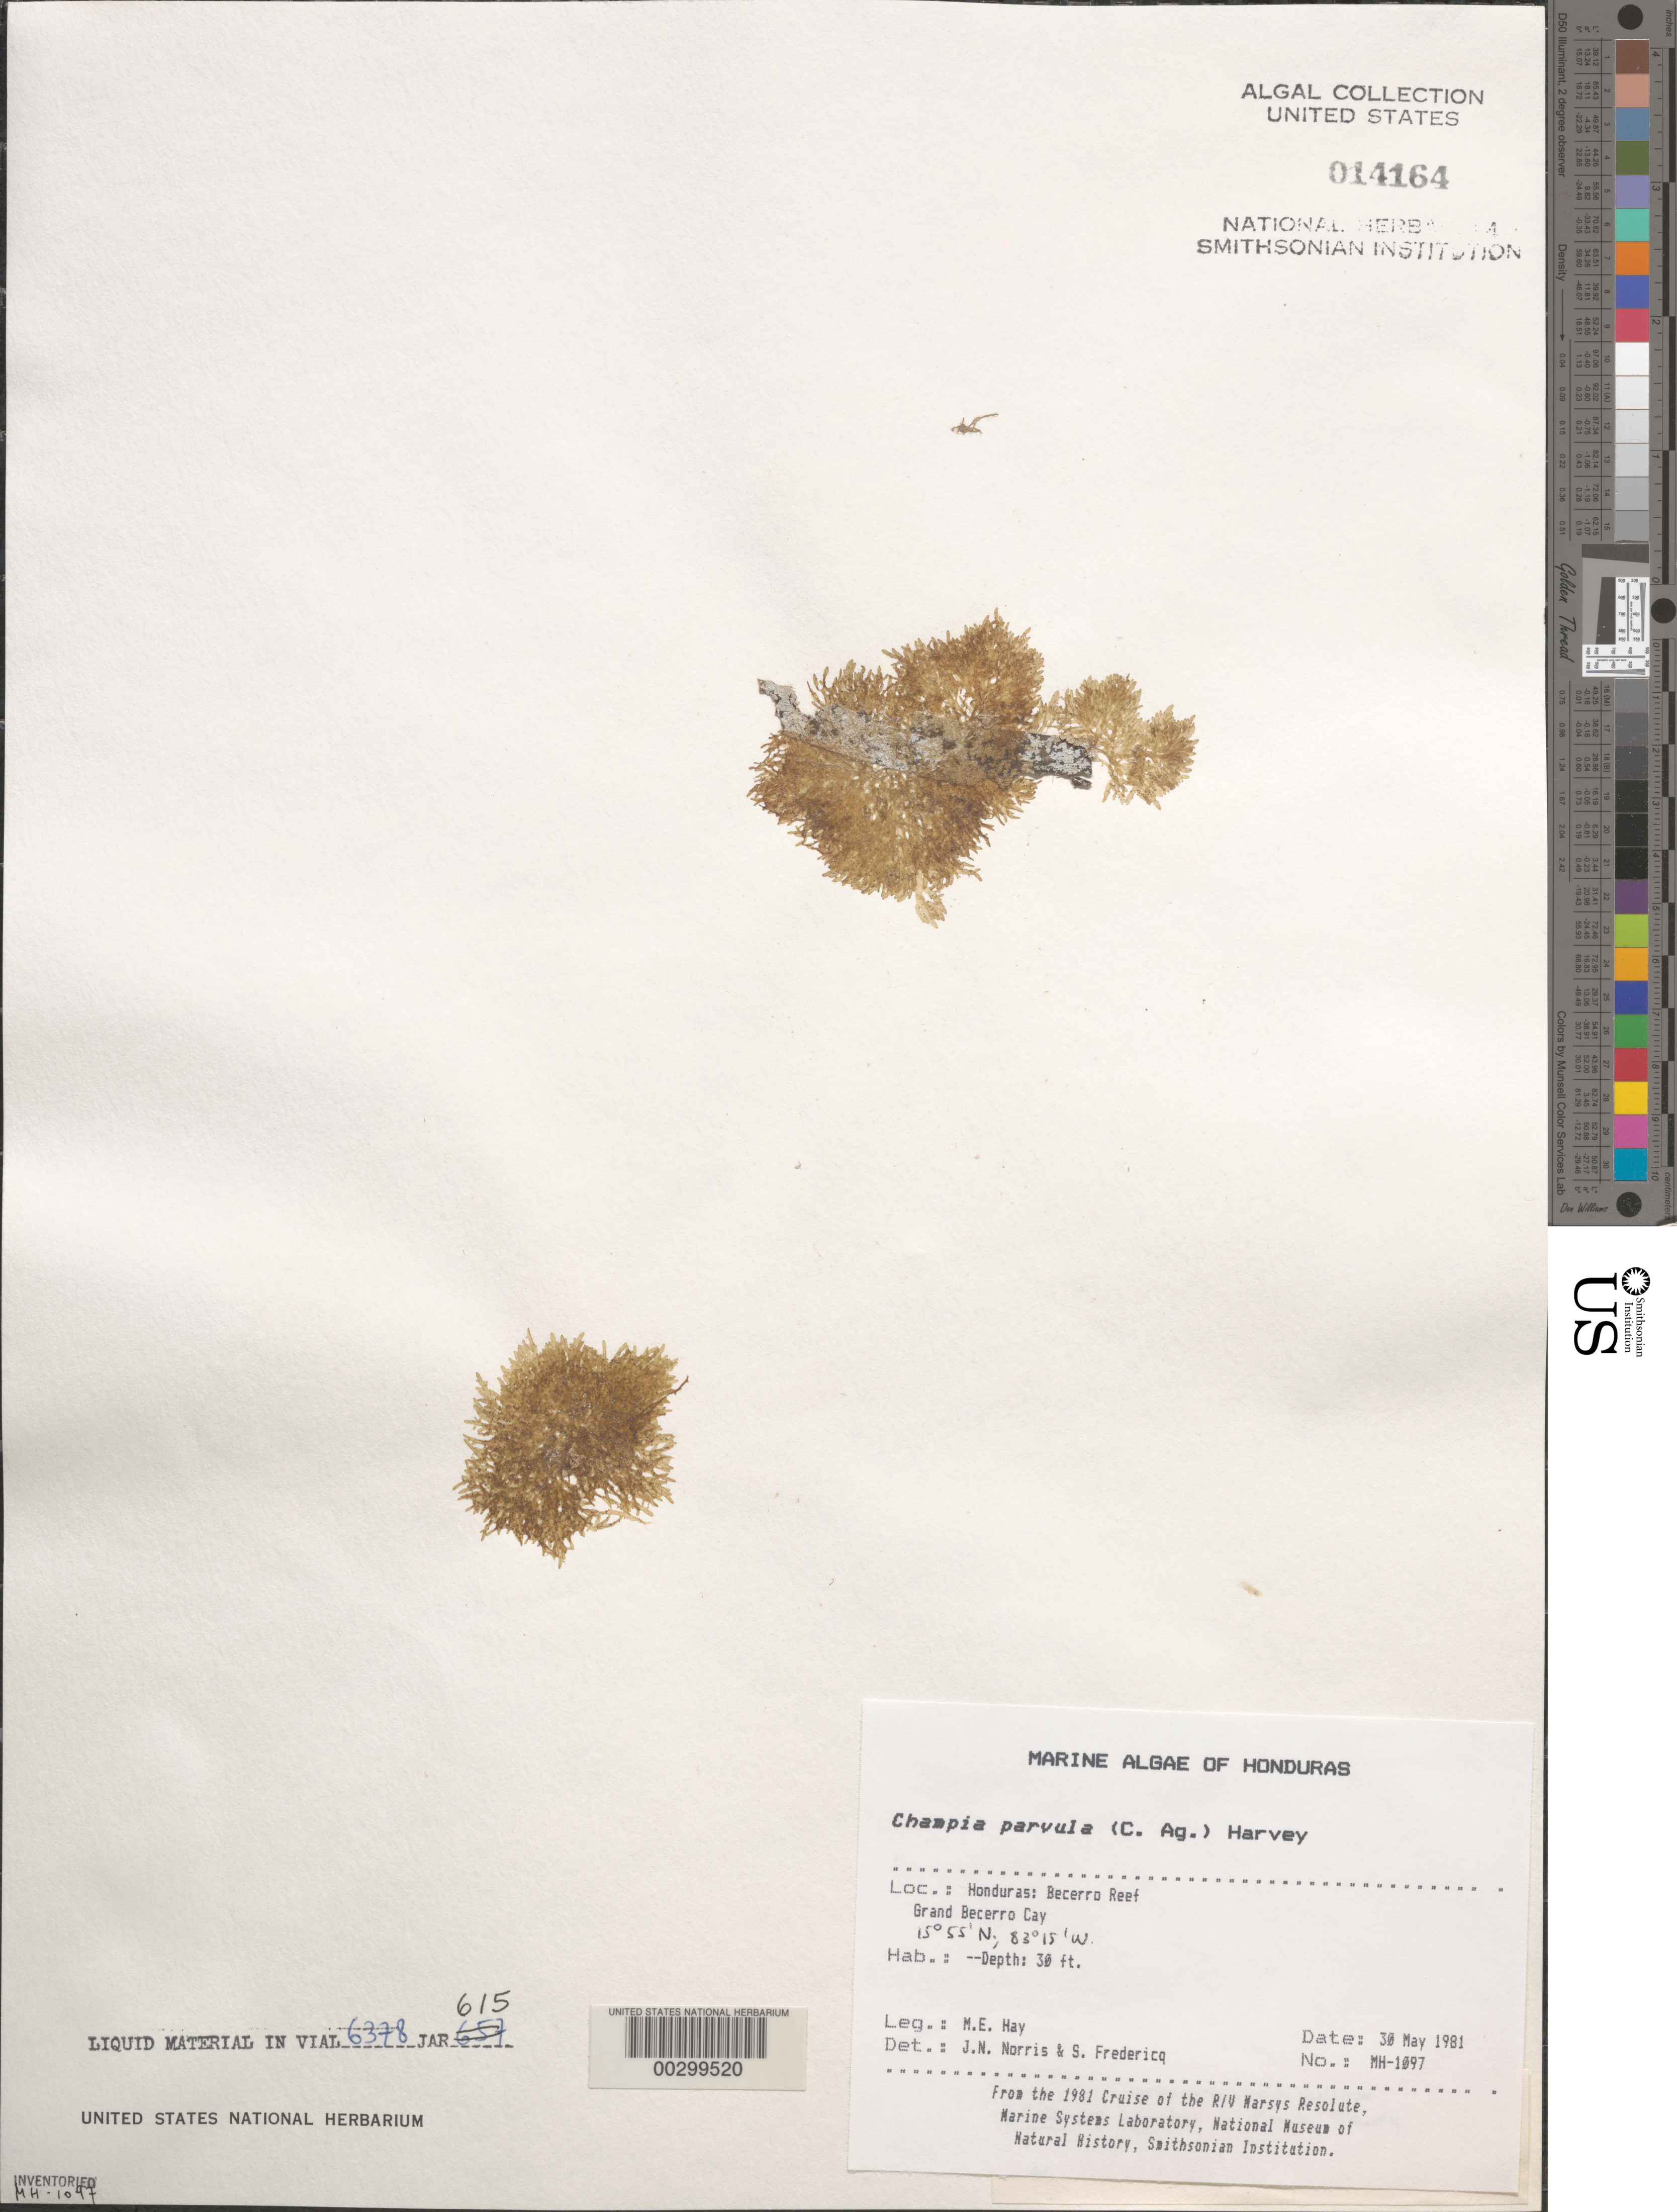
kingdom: Plantae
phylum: Rhodophyta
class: Florideophyceae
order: Rhodymeniales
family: Champiaceae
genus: Champia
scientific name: Champia parvula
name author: (C. Agardh) Harv.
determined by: Norris, J. N.; Fredericq, S.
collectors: M. E. Hay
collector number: MEH-1097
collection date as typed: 30 May 1981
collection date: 1981-05-30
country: Honduras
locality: Becerro reef, grand becerro cay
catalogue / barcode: US 14164